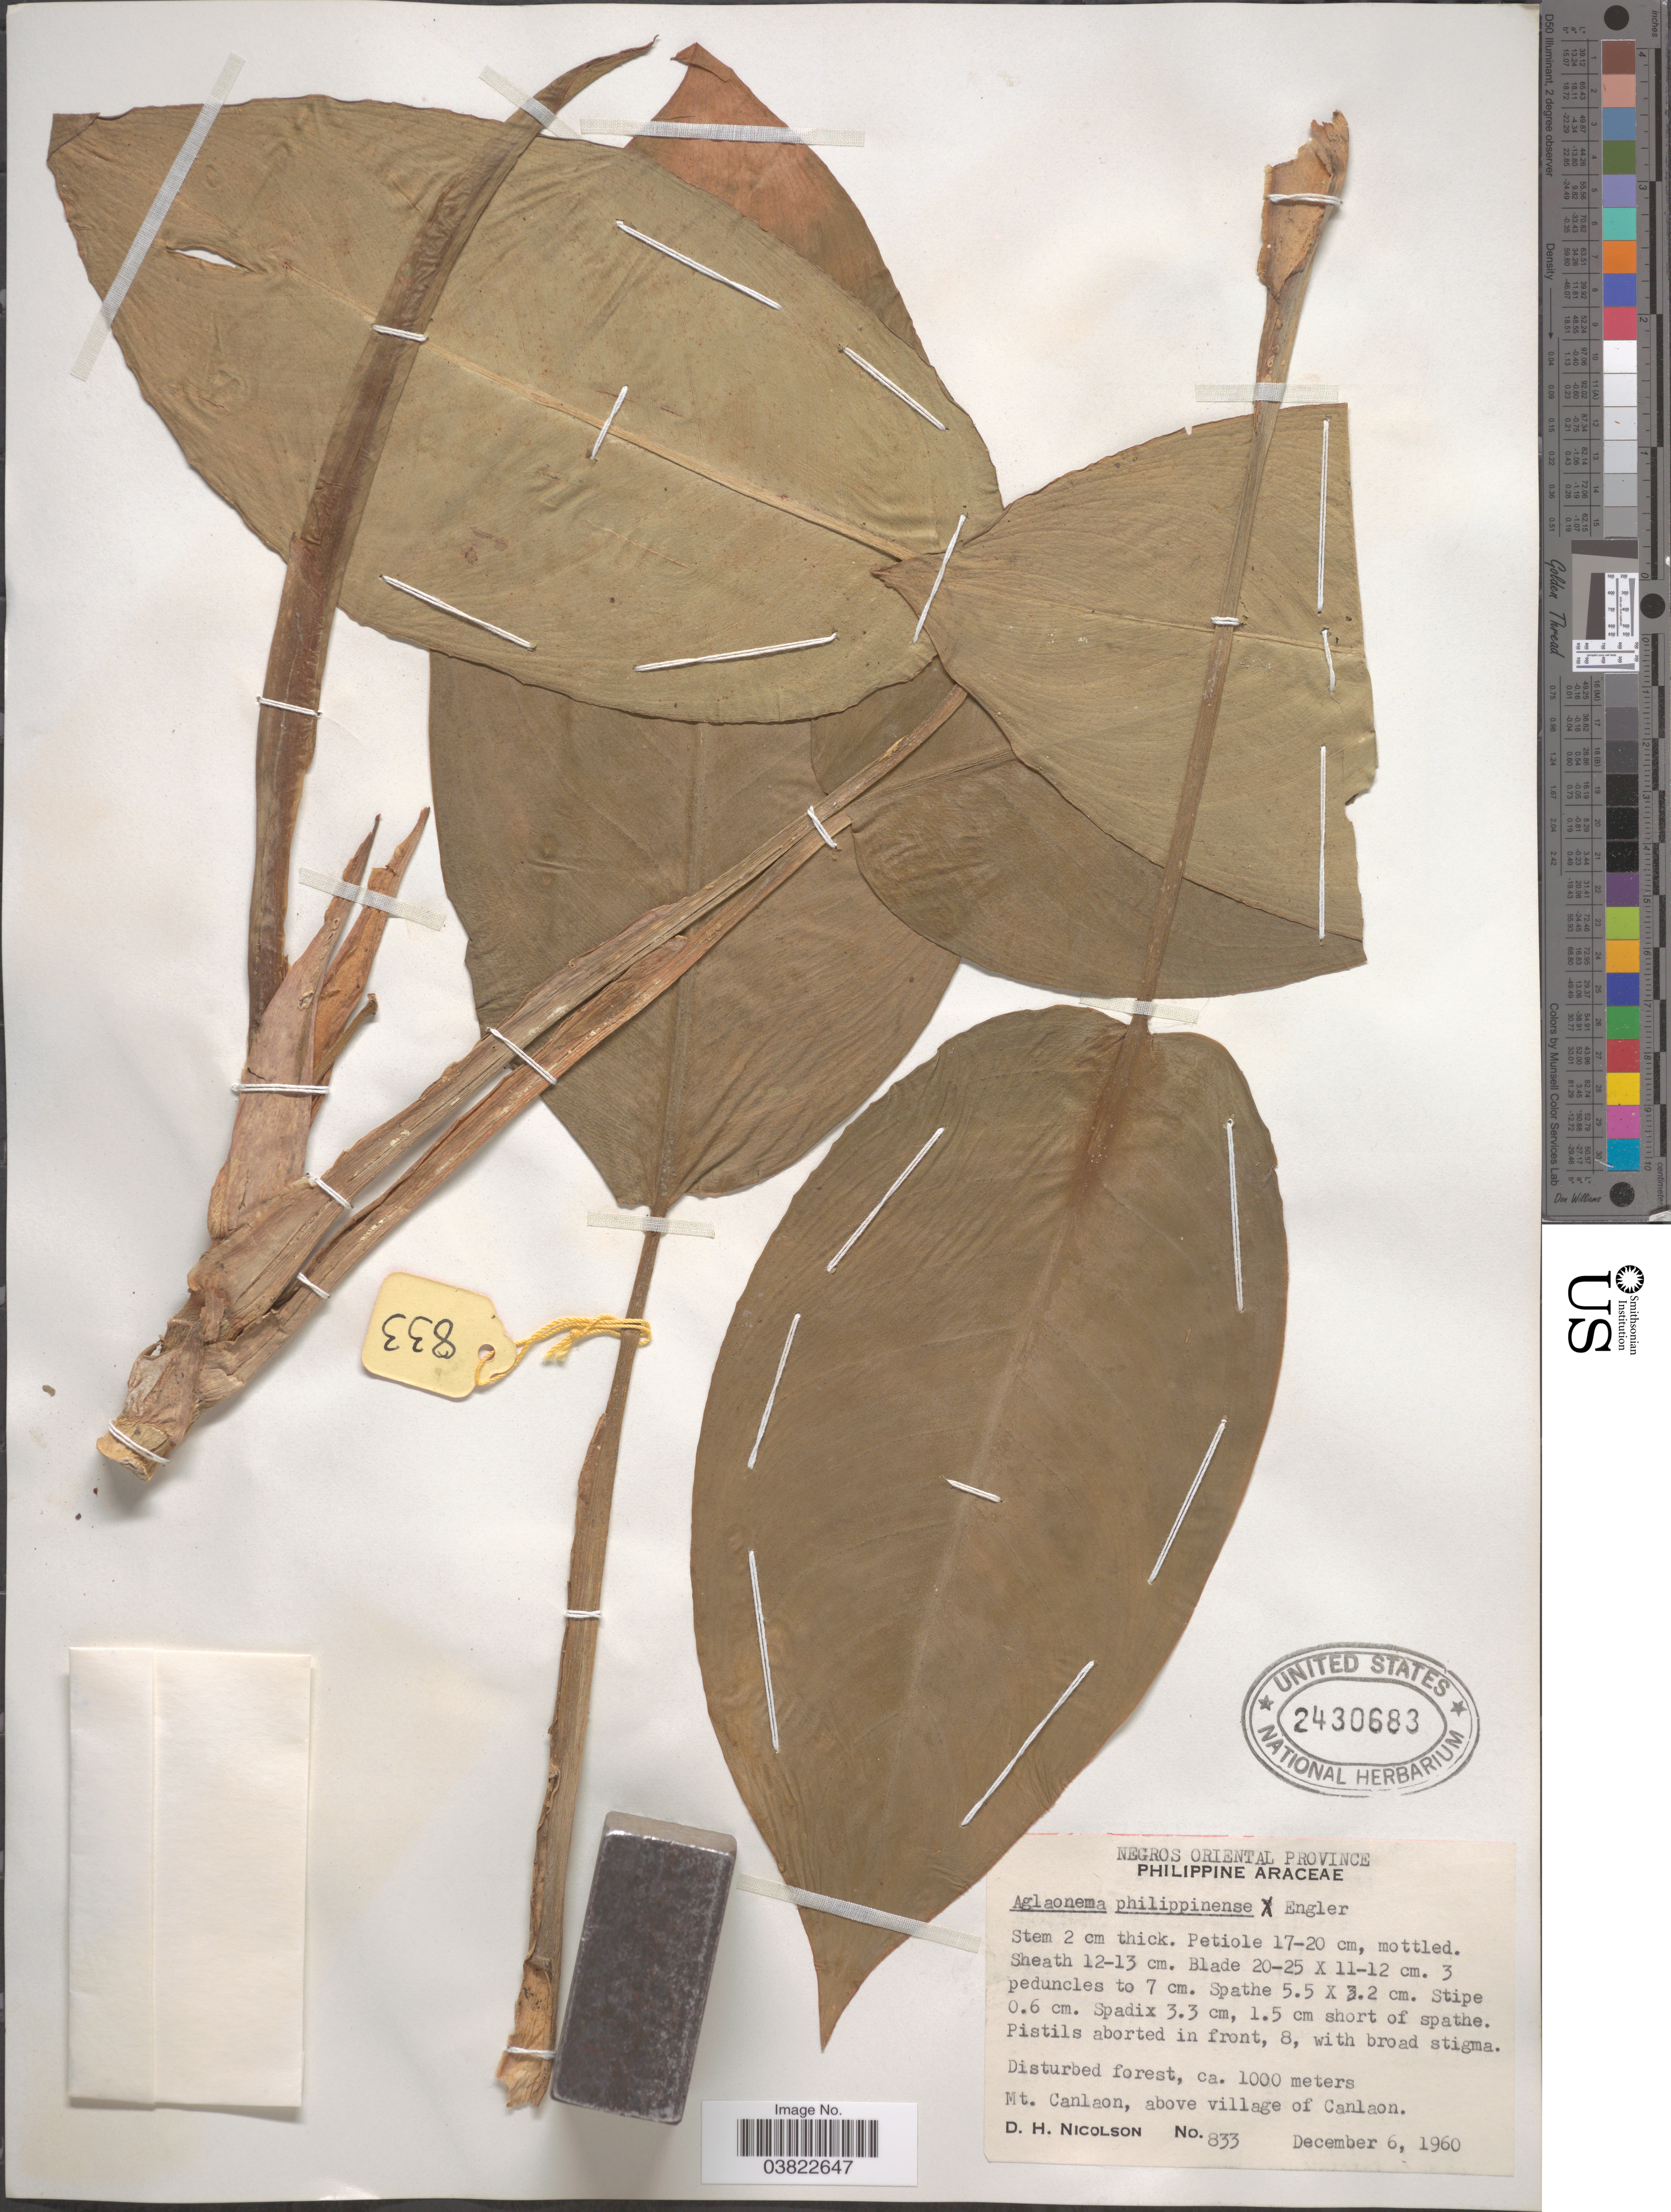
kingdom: Plantae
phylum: Tracheophyta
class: Liliopsida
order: Alismatales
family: Araceae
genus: Aglaonema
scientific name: Aglaonema philippinense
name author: Engl.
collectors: D. H. Nicolson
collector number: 833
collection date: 1960-12-06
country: Philippines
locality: Negros Oriental Province. Mt. Canlaon, above village of Canlaon.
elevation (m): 1000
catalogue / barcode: US 2430683